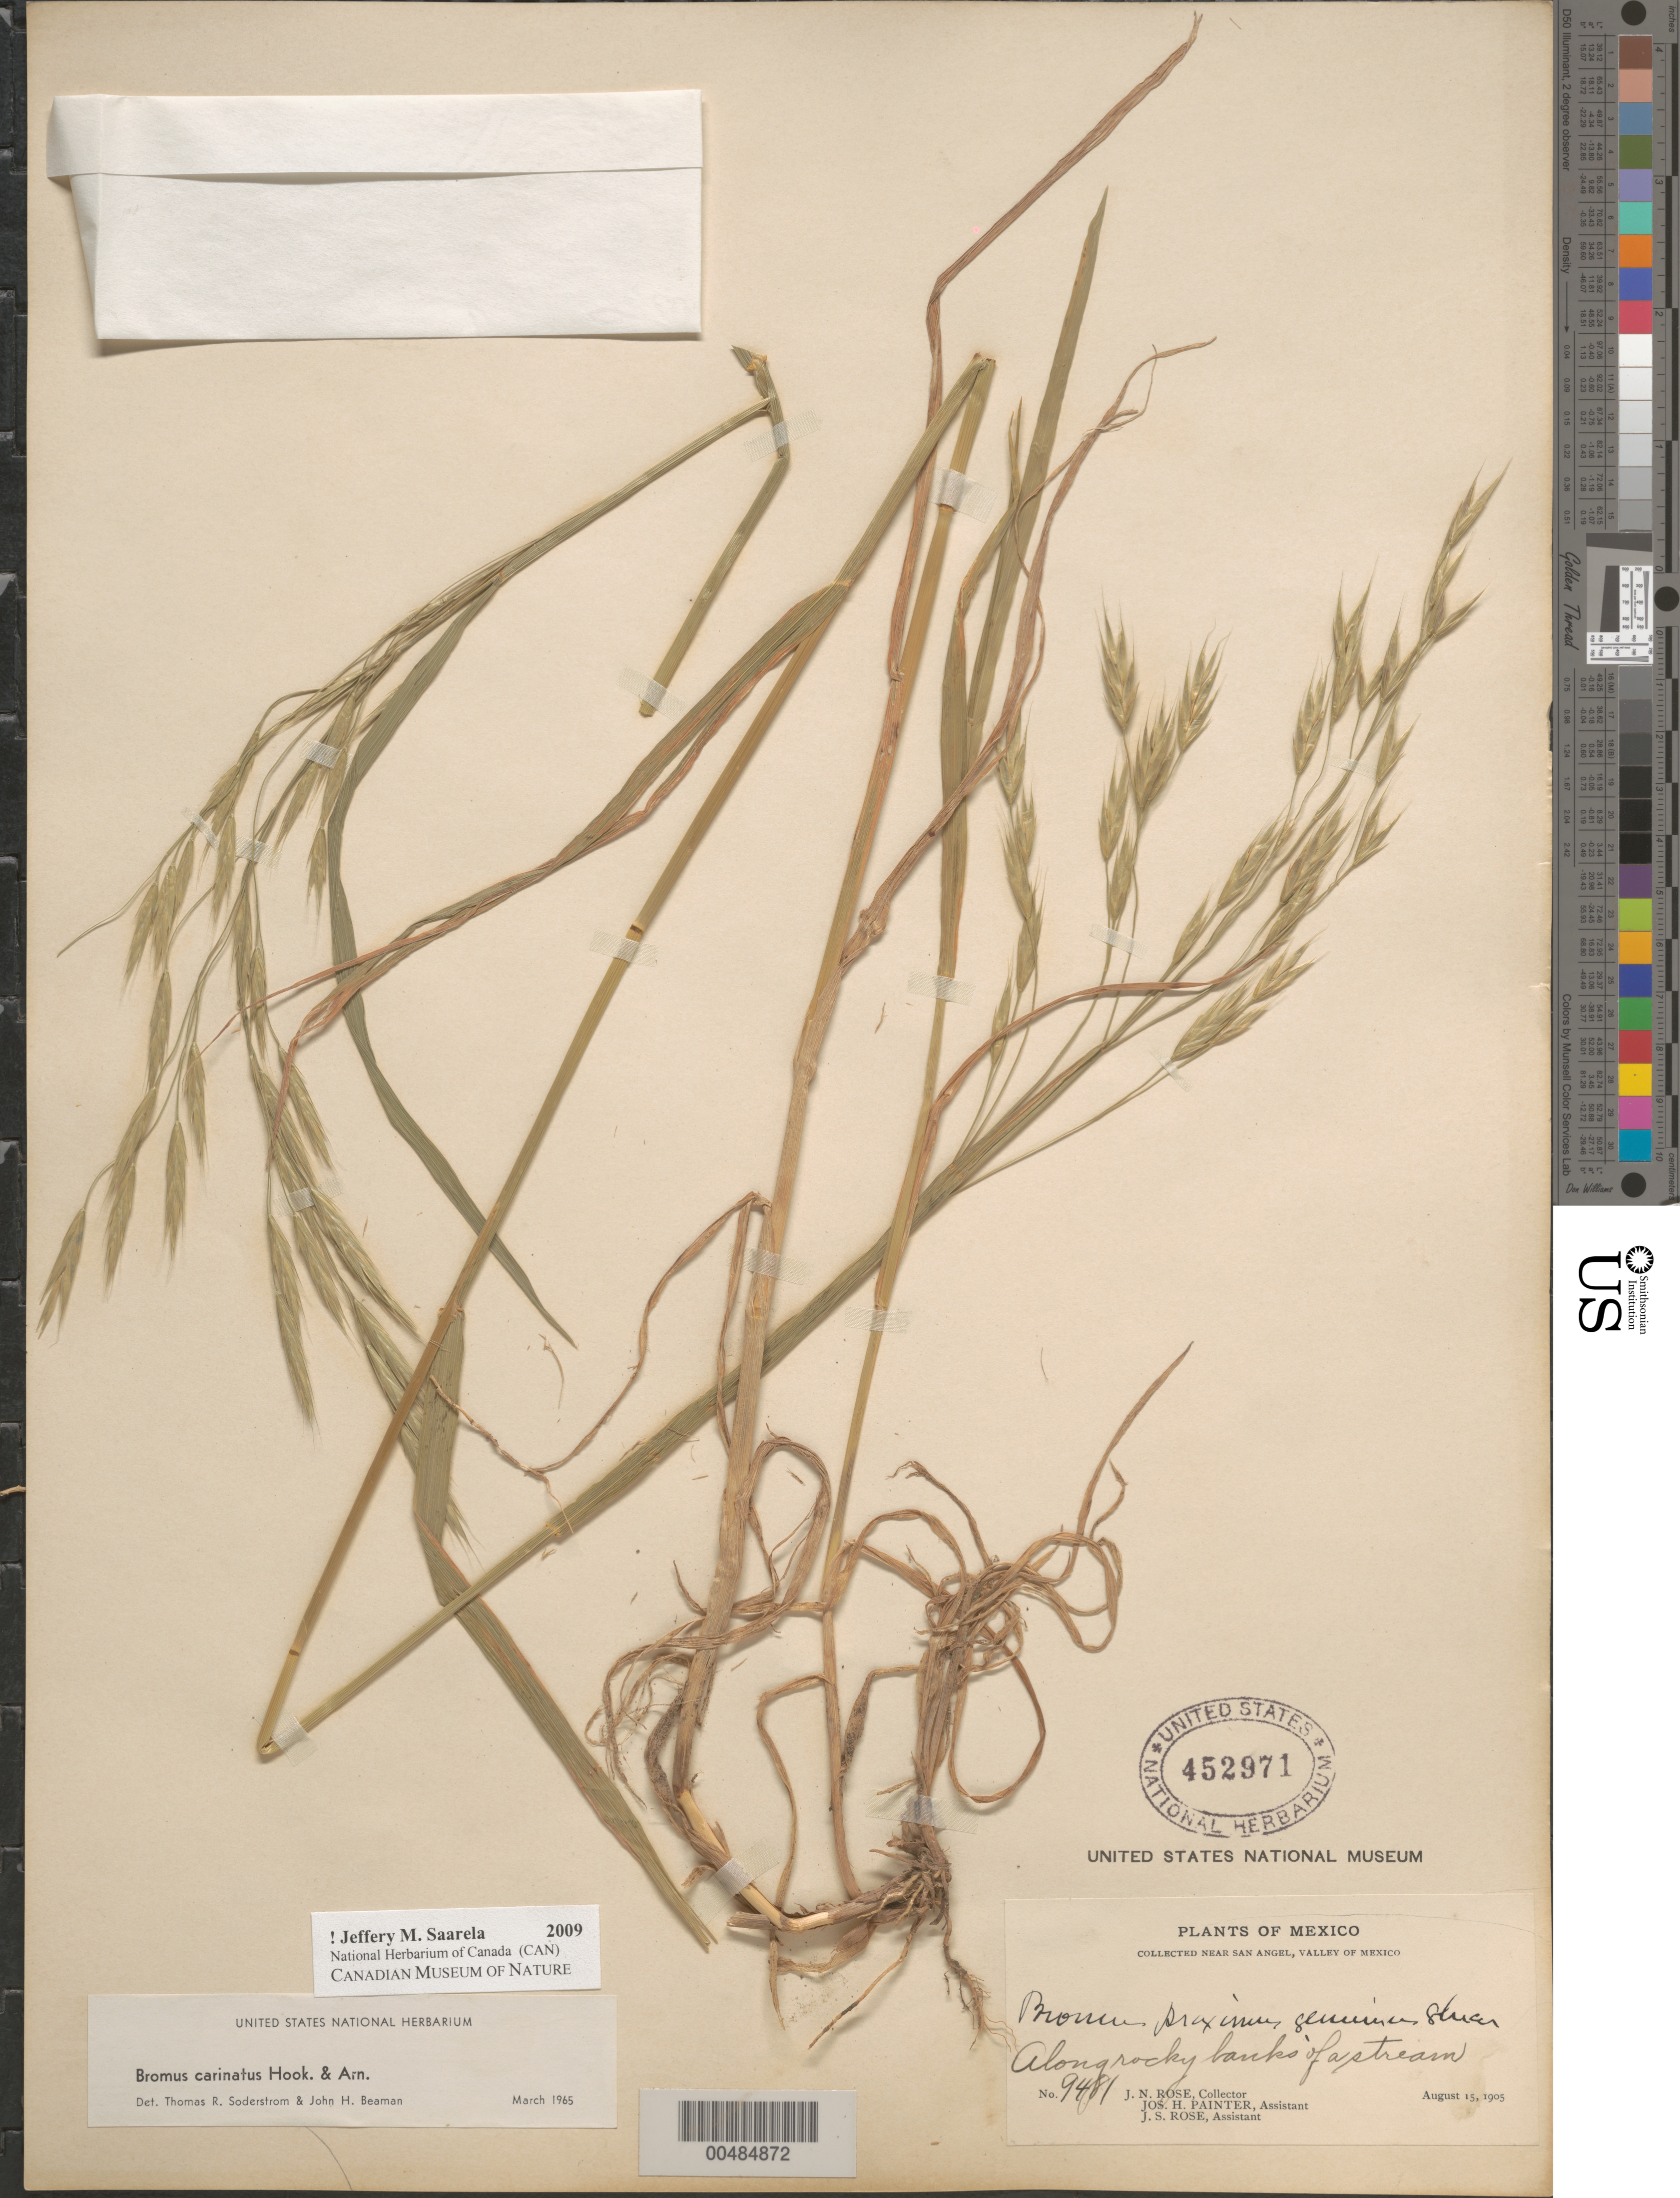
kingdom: Plantae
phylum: Tracheophyta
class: Liliopsida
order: Poales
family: Poaceae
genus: Bromus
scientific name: Bromus carinatus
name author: Hook. & Arn.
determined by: Soderstrom, T. R.; Beaman, J. H.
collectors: J. N. Rose, J. H. Painter & J. S. Rose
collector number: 9481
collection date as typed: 15 Aug 1905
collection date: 1905-08-15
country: Mexico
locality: Near San Angel, Valley of Mexico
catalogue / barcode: US 452971